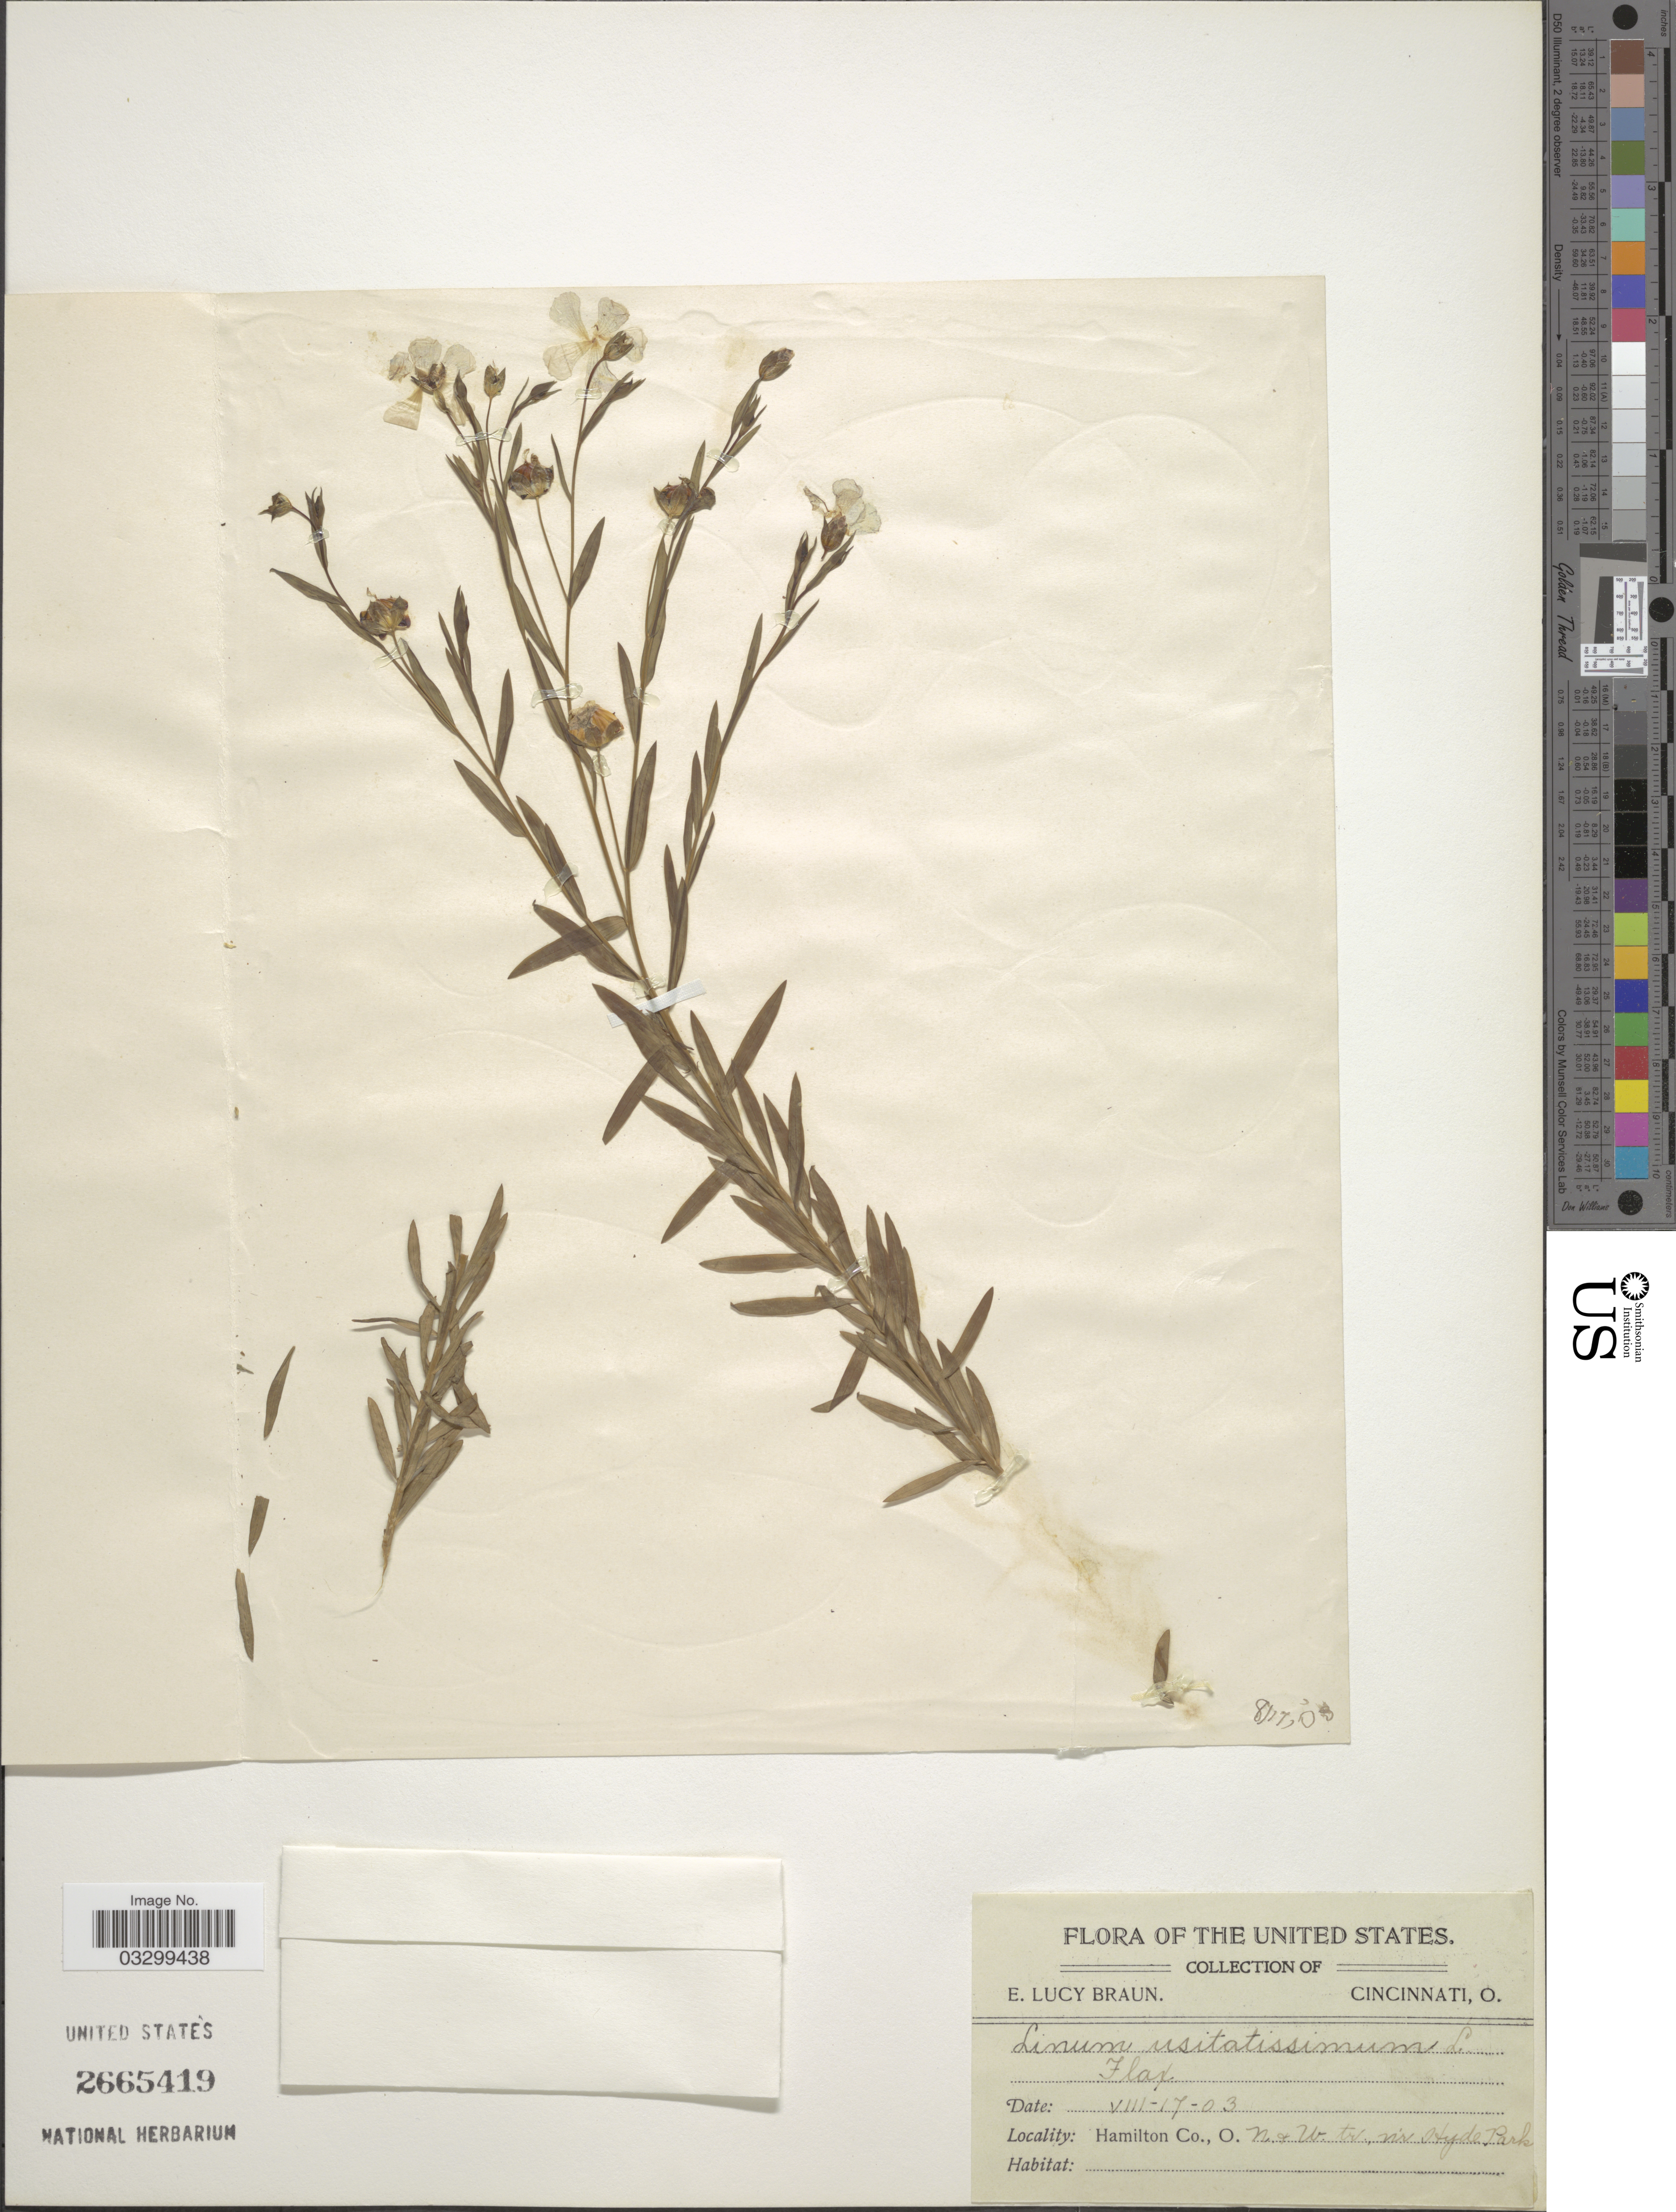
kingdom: Plantae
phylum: Tracheophyta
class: Magnoliopsida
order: Malpighiales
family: Linaceae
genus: Linum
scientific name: Linum usitatissimum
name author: L.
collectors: E. L. Braun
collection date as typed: Transcribed d/m/y: 17/8/3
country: United States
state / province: Ohio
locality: Hamilton Co., N & W. tr, riv. Hyde Park.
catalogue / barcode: US 2665419